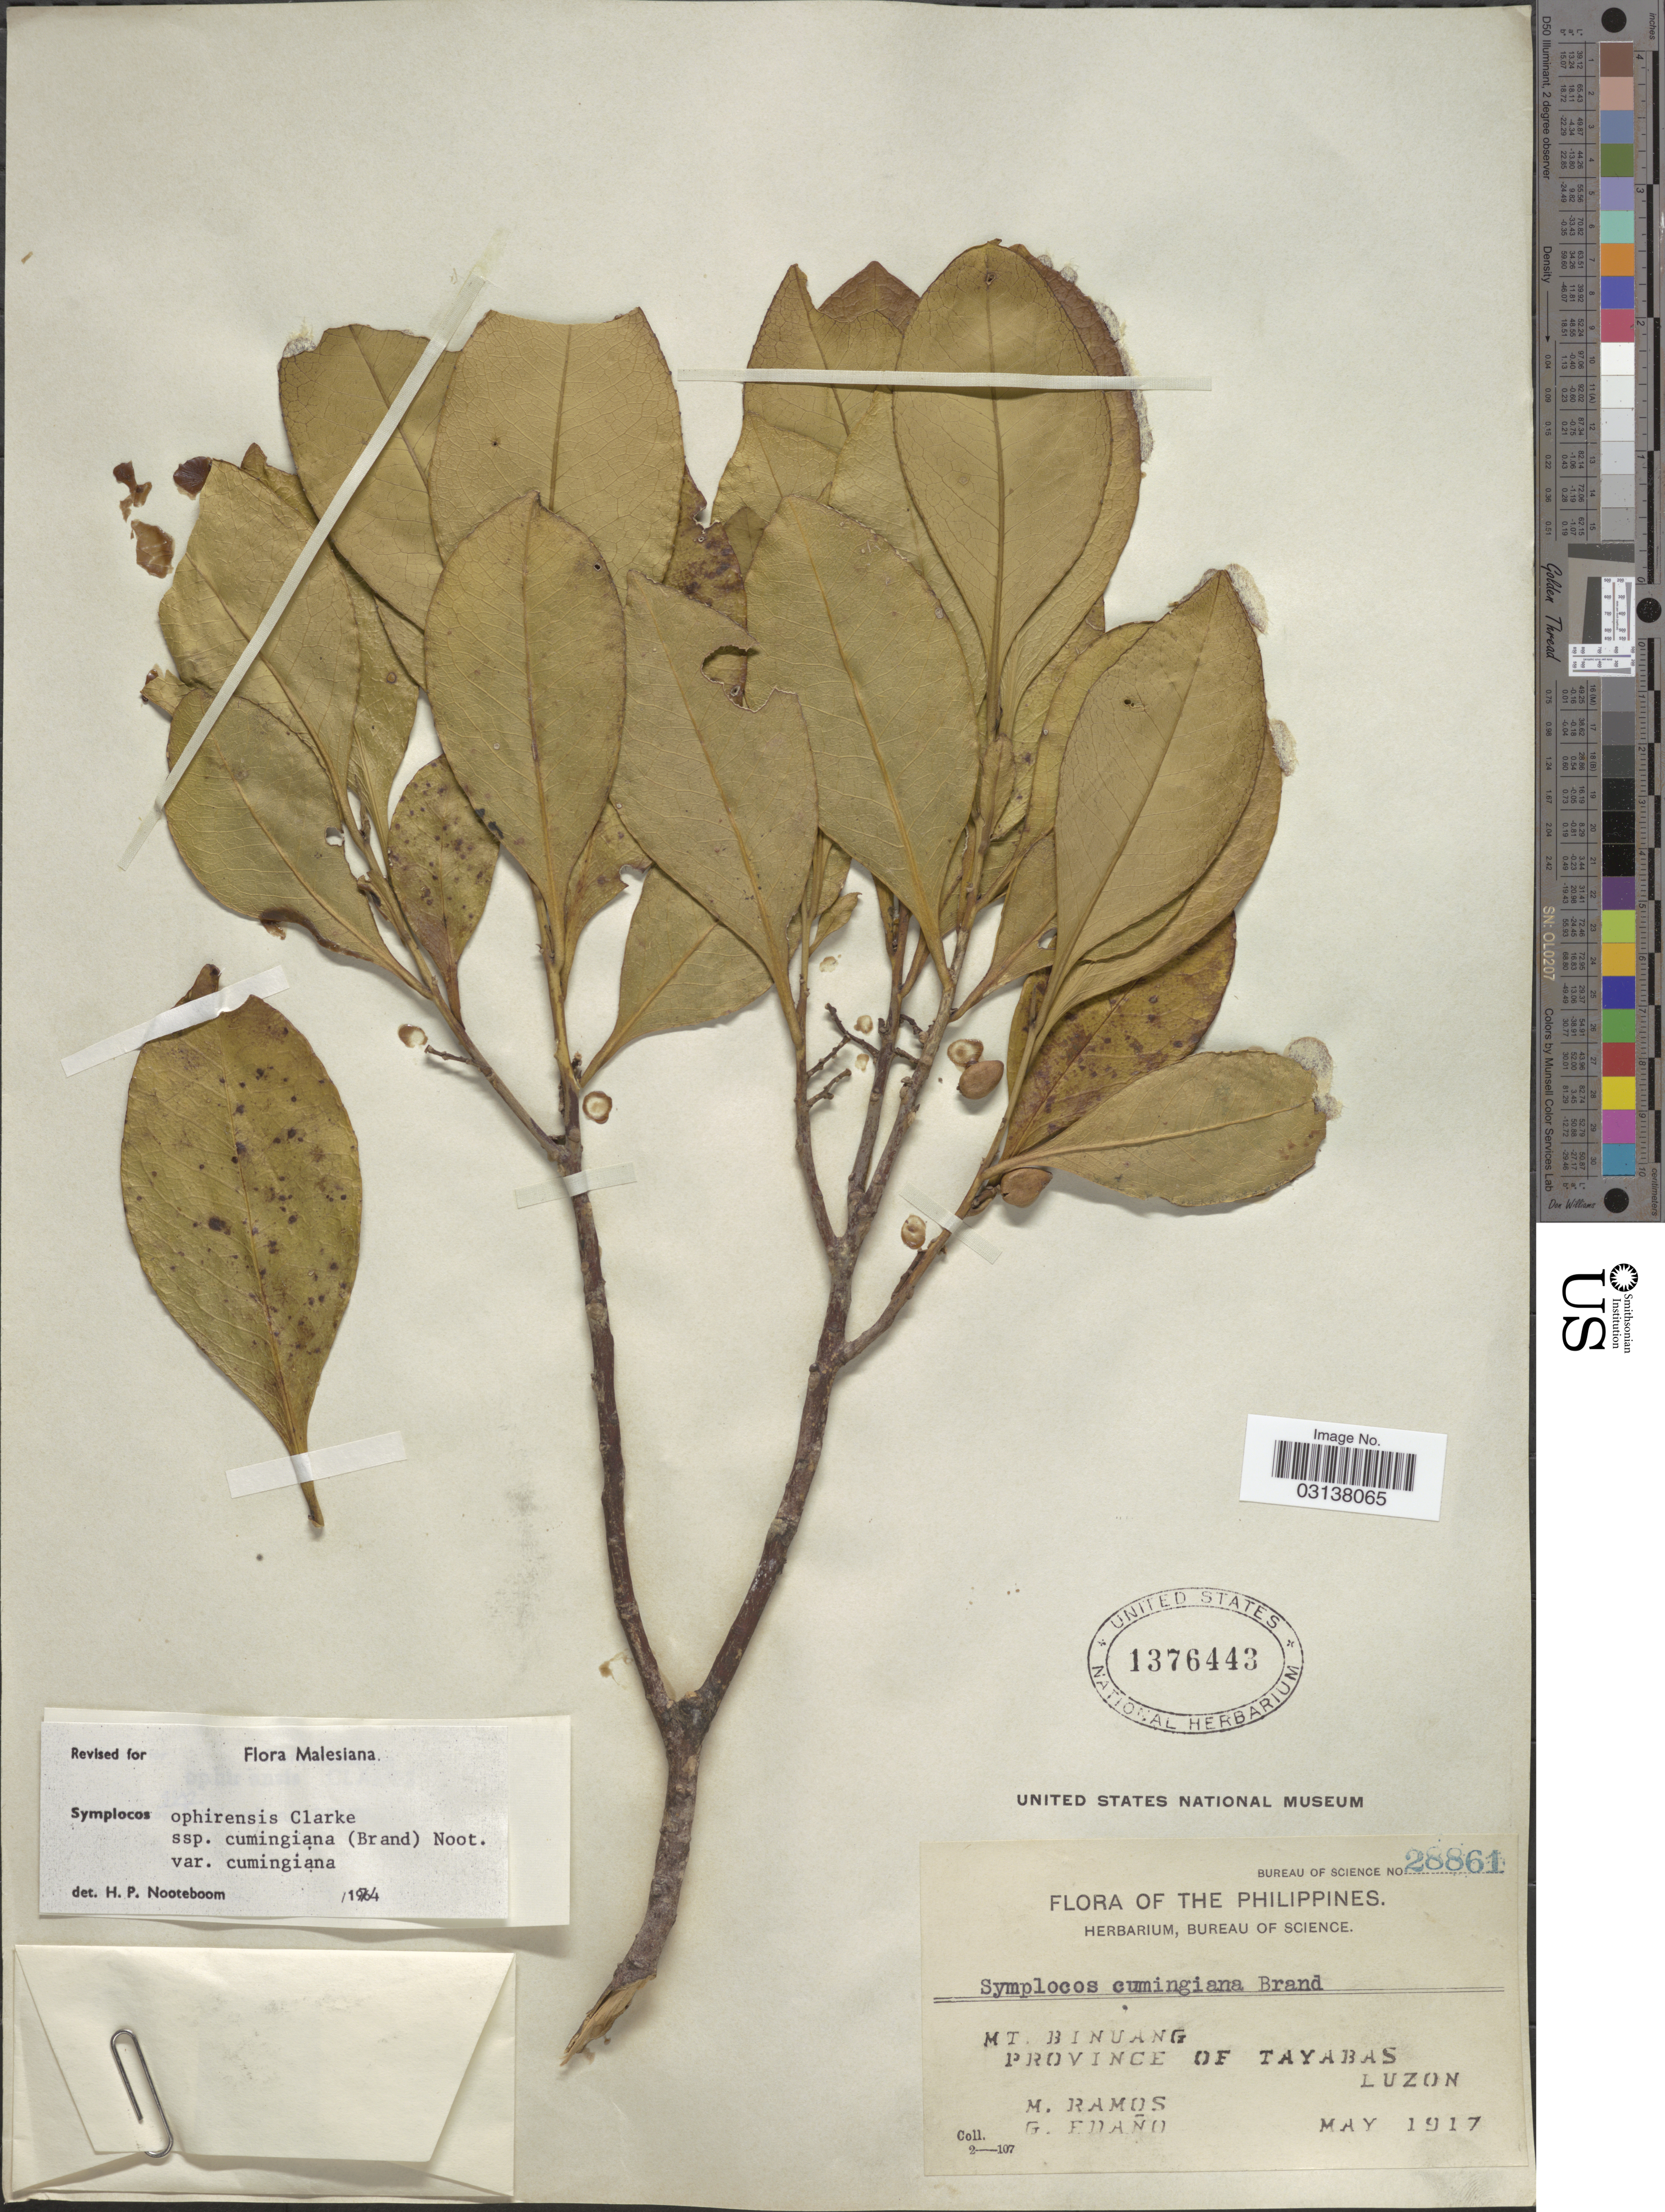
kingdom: Plantae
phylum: Tracheophyta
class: Magnoliopsida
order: Ericales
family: Symplocaceae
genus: Symplocos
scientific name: Symplocos ophirensis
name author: C.B. Clarke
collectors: M. Ramos & G. Edaño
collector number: Bureau of Science 28861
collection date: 1917-05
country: Philippines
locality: The Philippines. Mt. Binuang. Province of Tayabas, Luzon.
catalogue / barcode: US 1376443